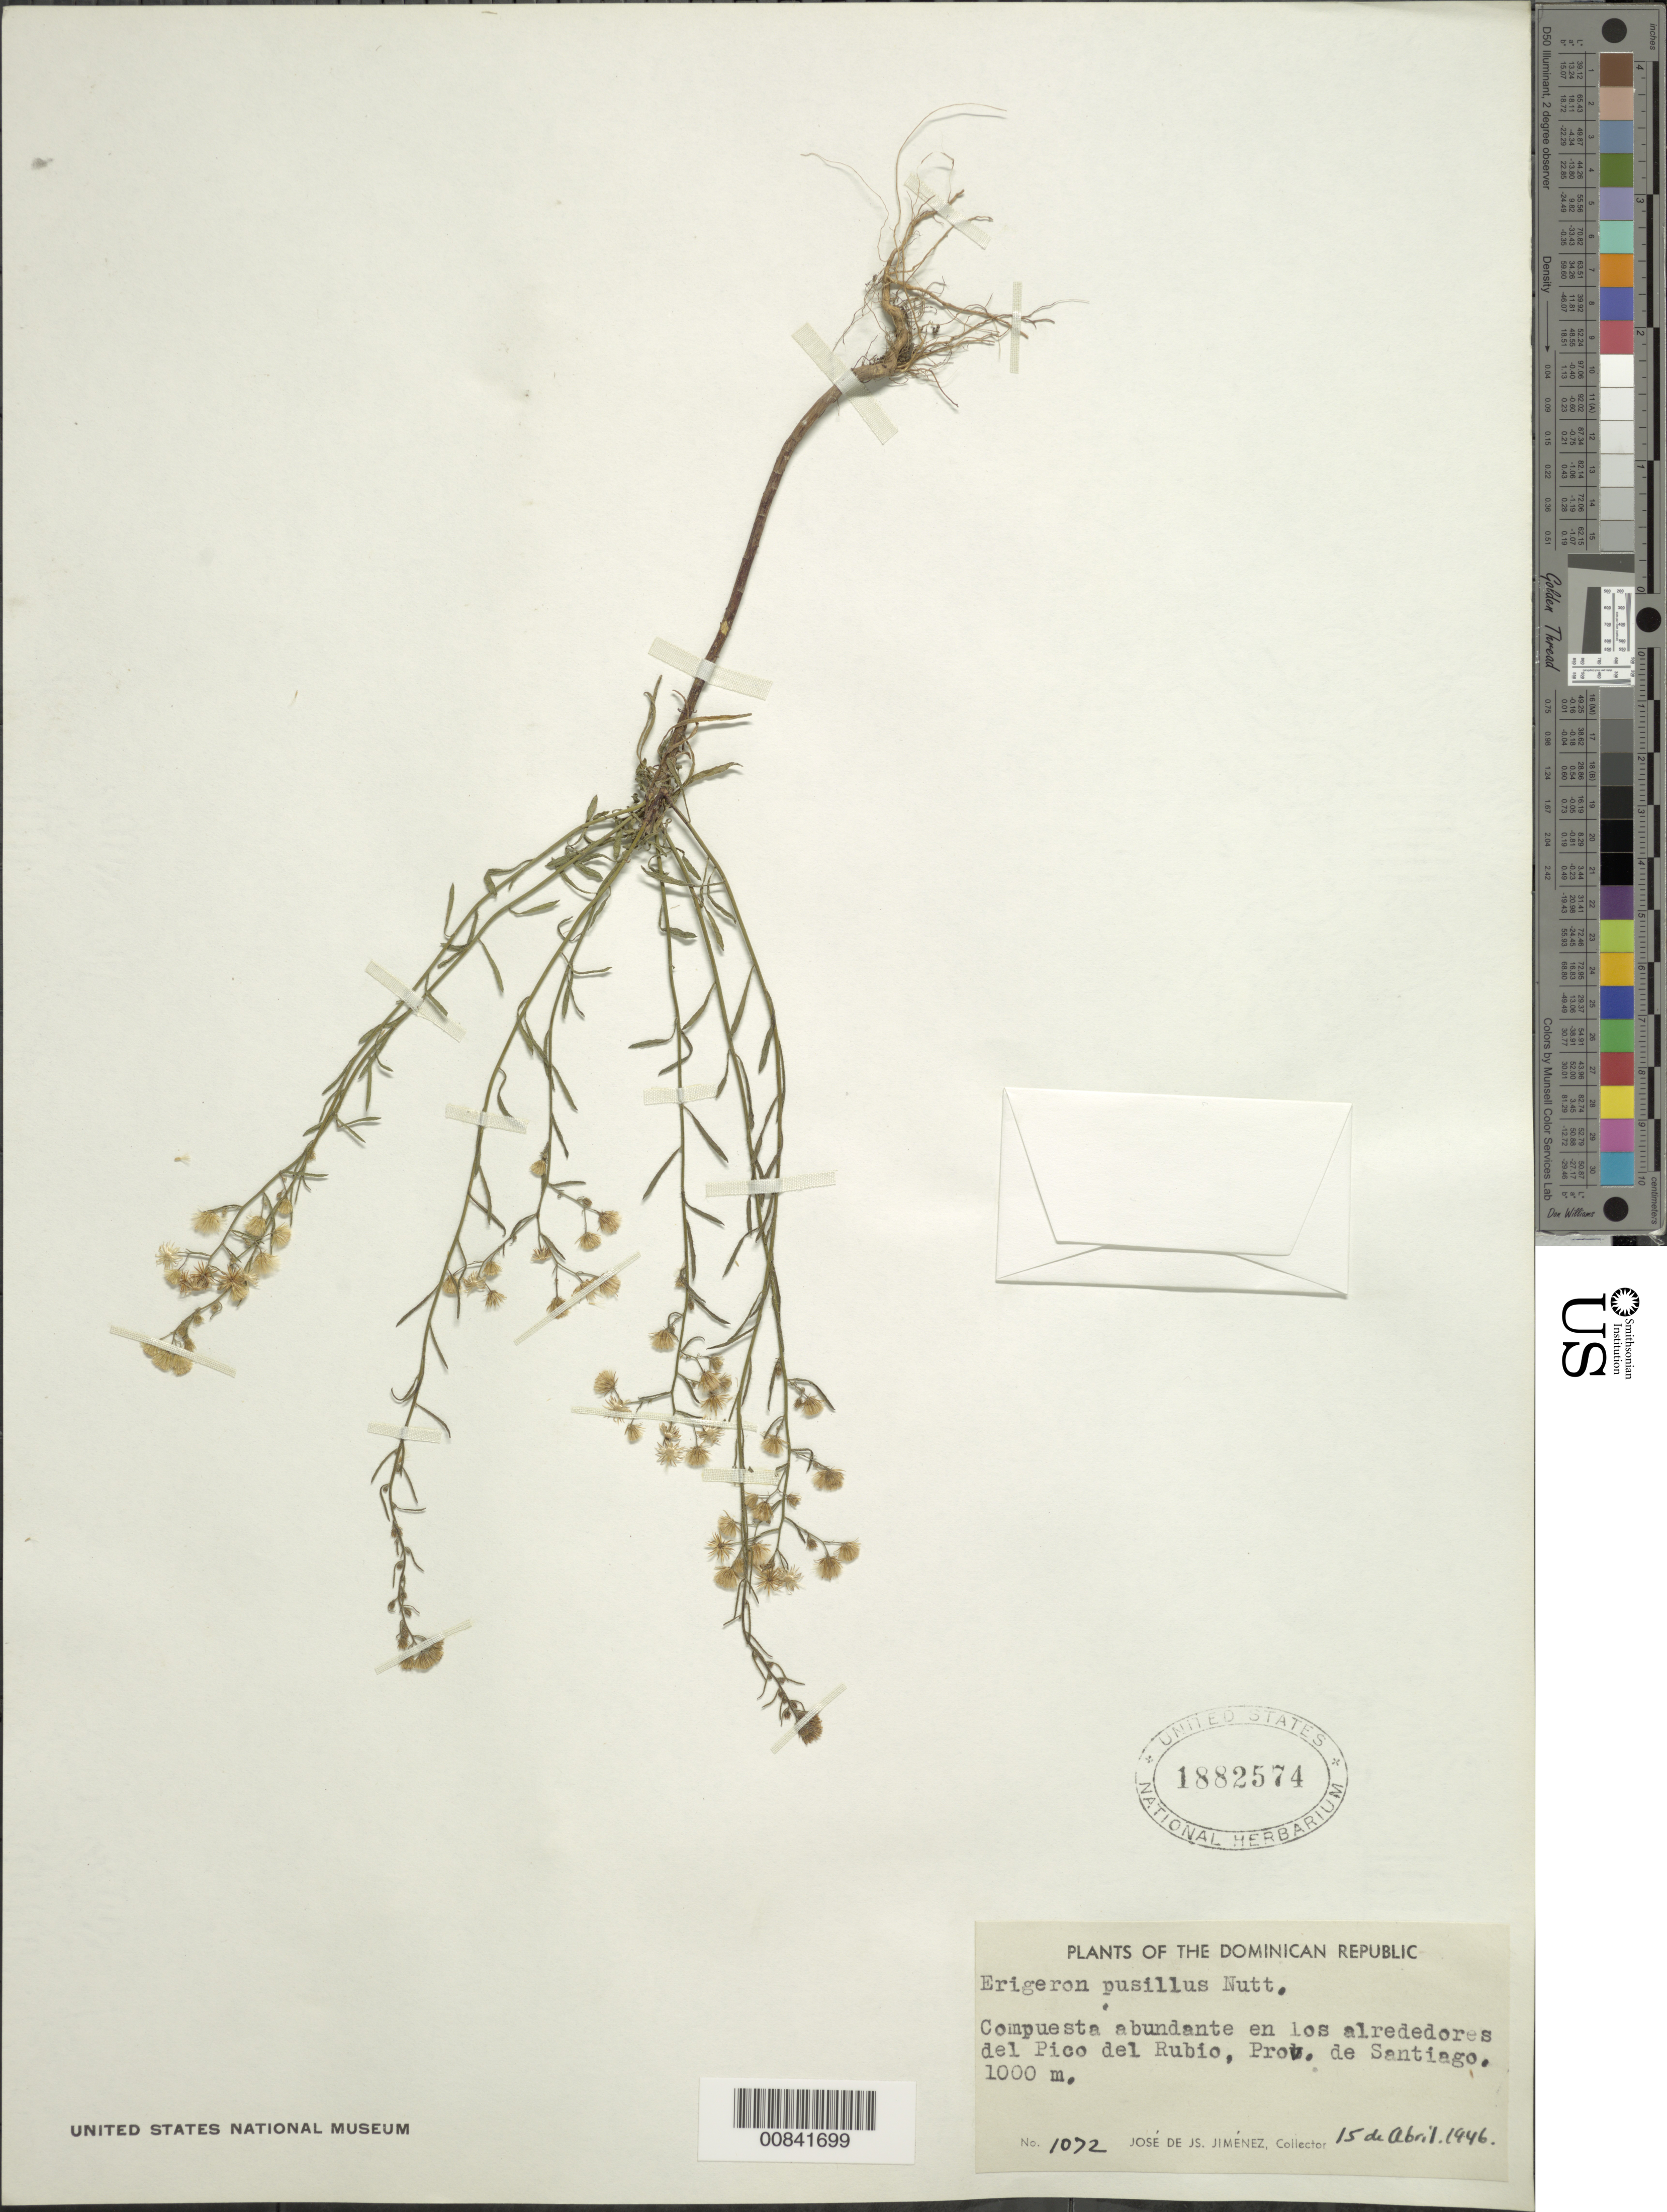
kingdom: Plantae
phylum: Tracheophyta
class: Magnoliopsida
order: Asterales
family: Asteraceae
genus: Conyza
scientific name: Conyza canadensis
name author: (L.) Cronq.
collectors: J. J. Jiménez Almonte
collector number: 1072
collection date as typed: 15 Apr 1946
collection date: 1946-04-15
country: Dominican Republic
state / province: Santiago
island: Hispaniola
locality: En los alrededores del Pico del Rubio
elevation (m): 1000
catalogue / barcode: US 1882574